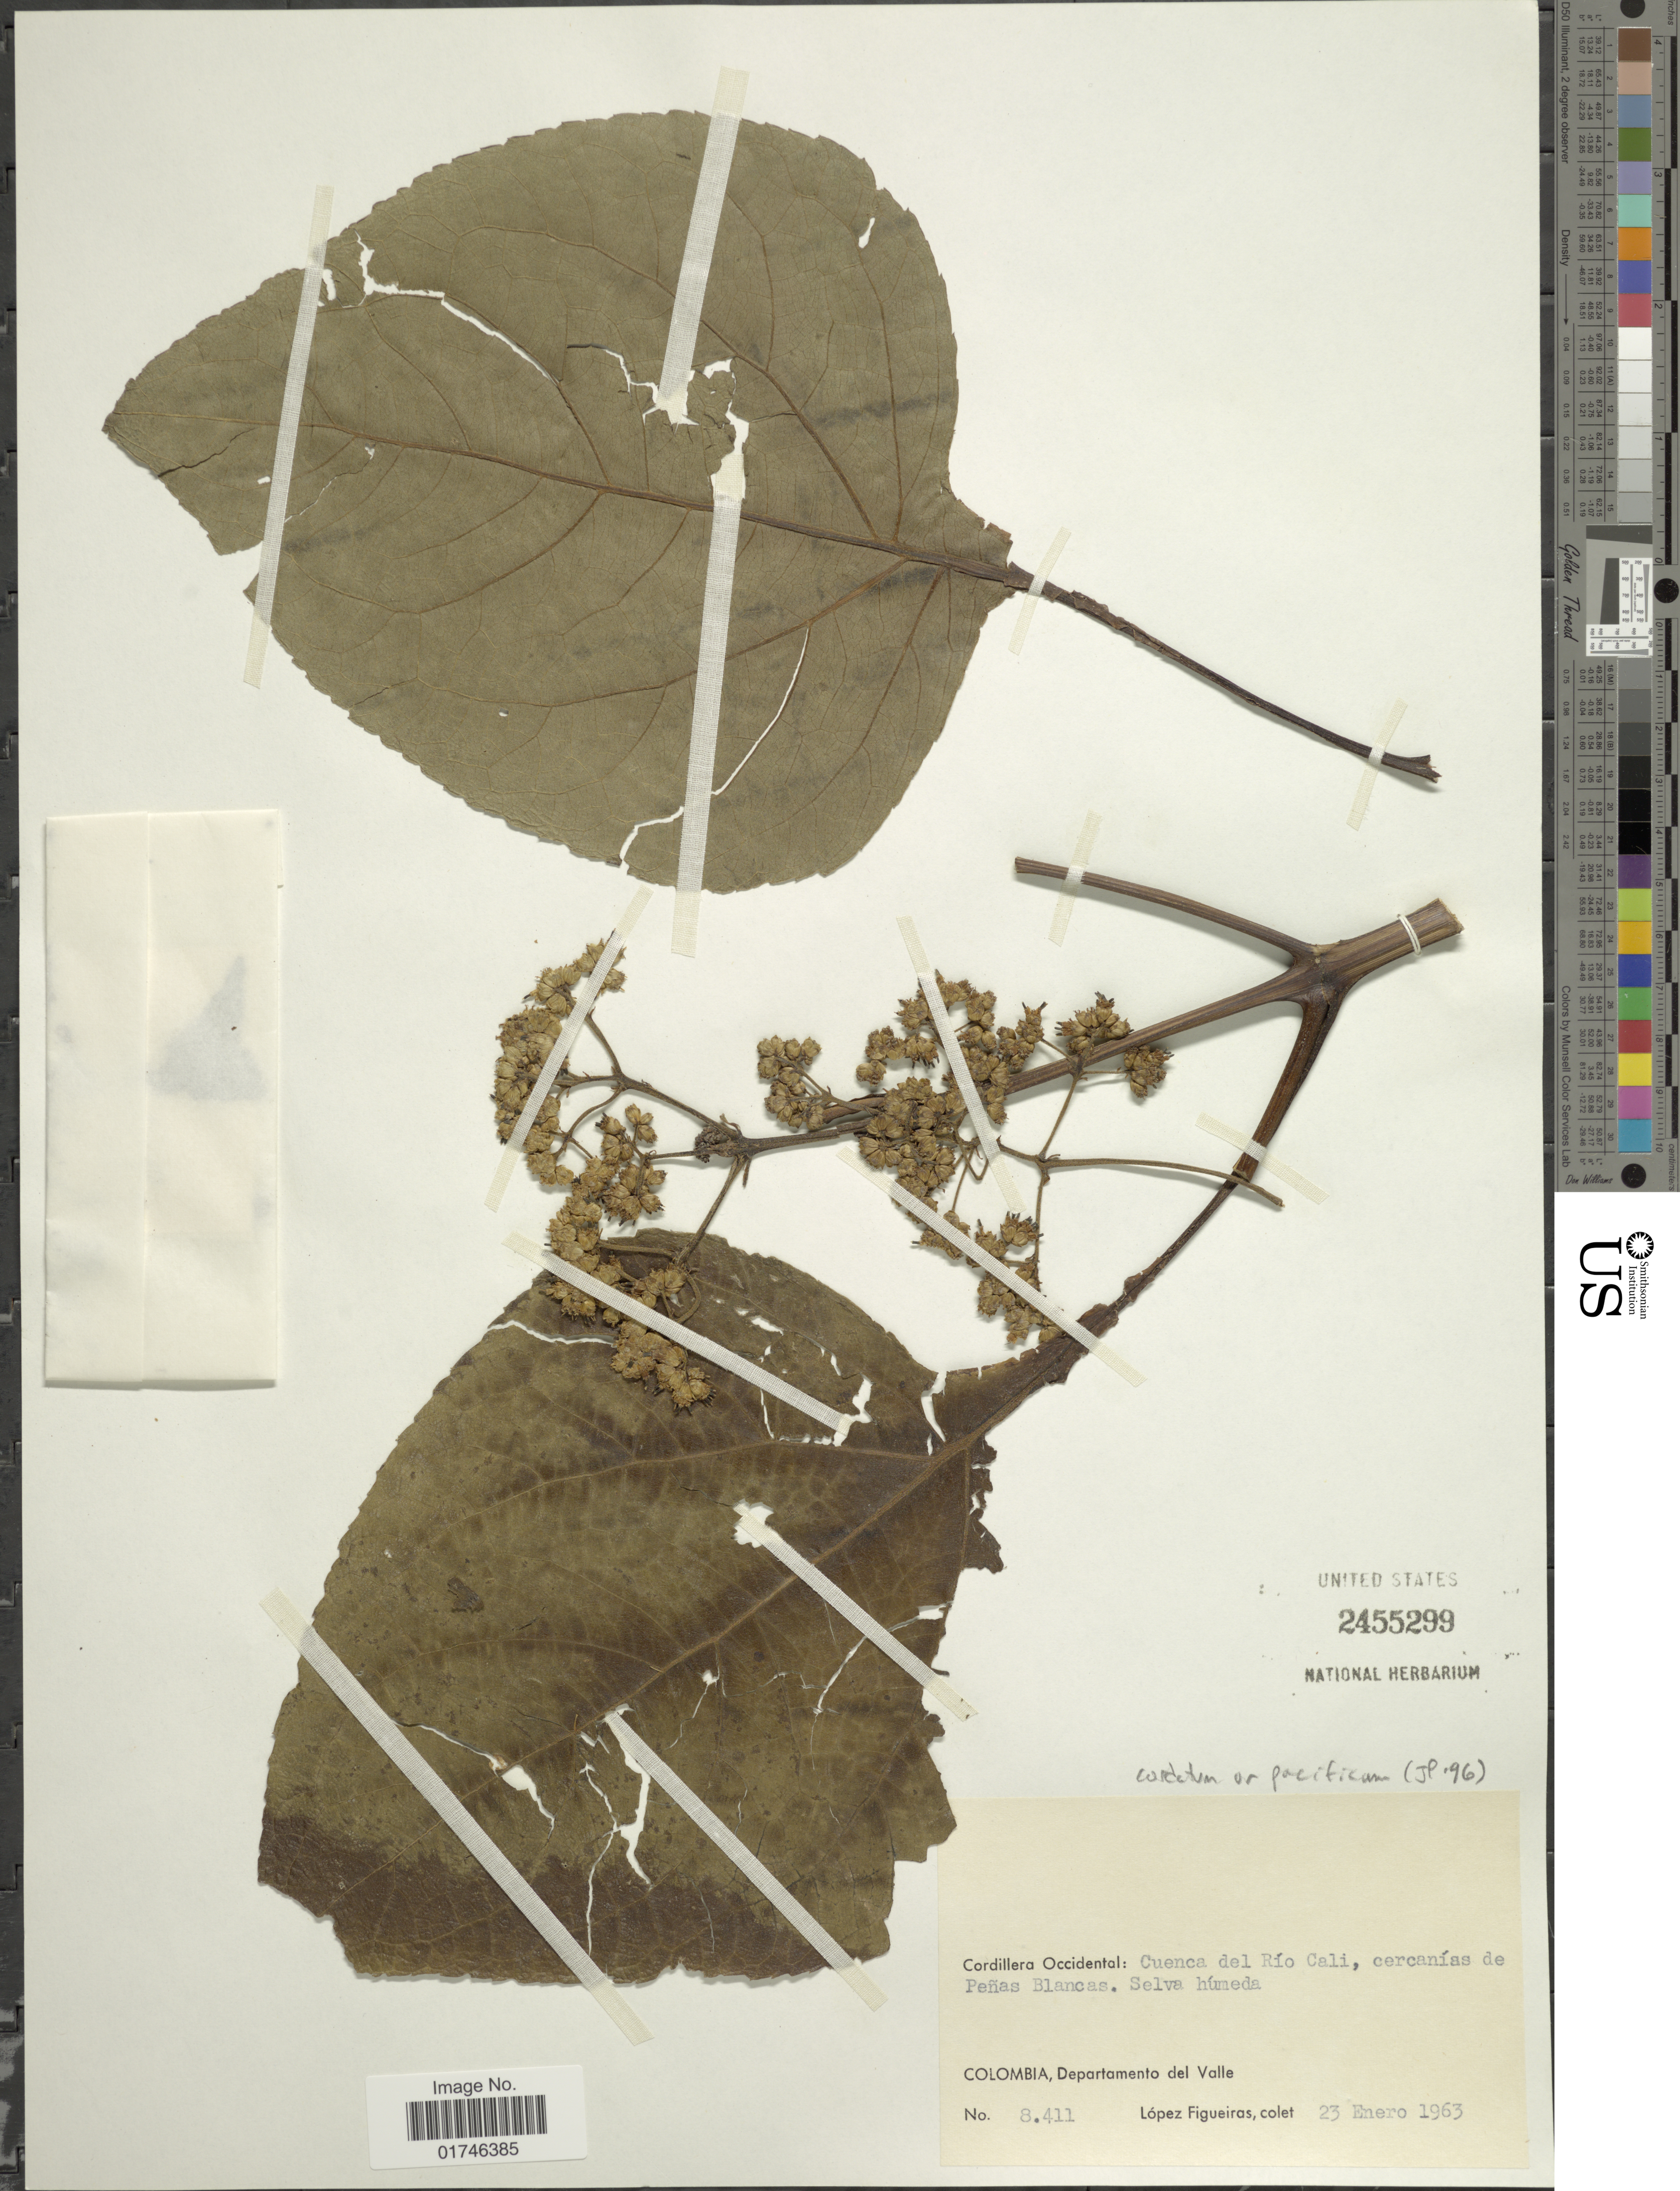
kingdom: Plantae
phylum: Tracheophyta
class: Magnoliopsida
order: Asterales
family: Asteraceae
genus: Clibadium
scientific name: Clibadium cordatum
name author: Cuatrec.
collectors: M. López Figueiras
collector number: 8411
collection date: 1963-01-23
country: Colombia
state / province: Valle del Cauca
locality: Colombia, Departamento del Valle. Cordillera Occidental: Cuenca del Rio Cali, cercanias de Penas Blancas. Selva humeda.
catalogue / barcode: US 2455299